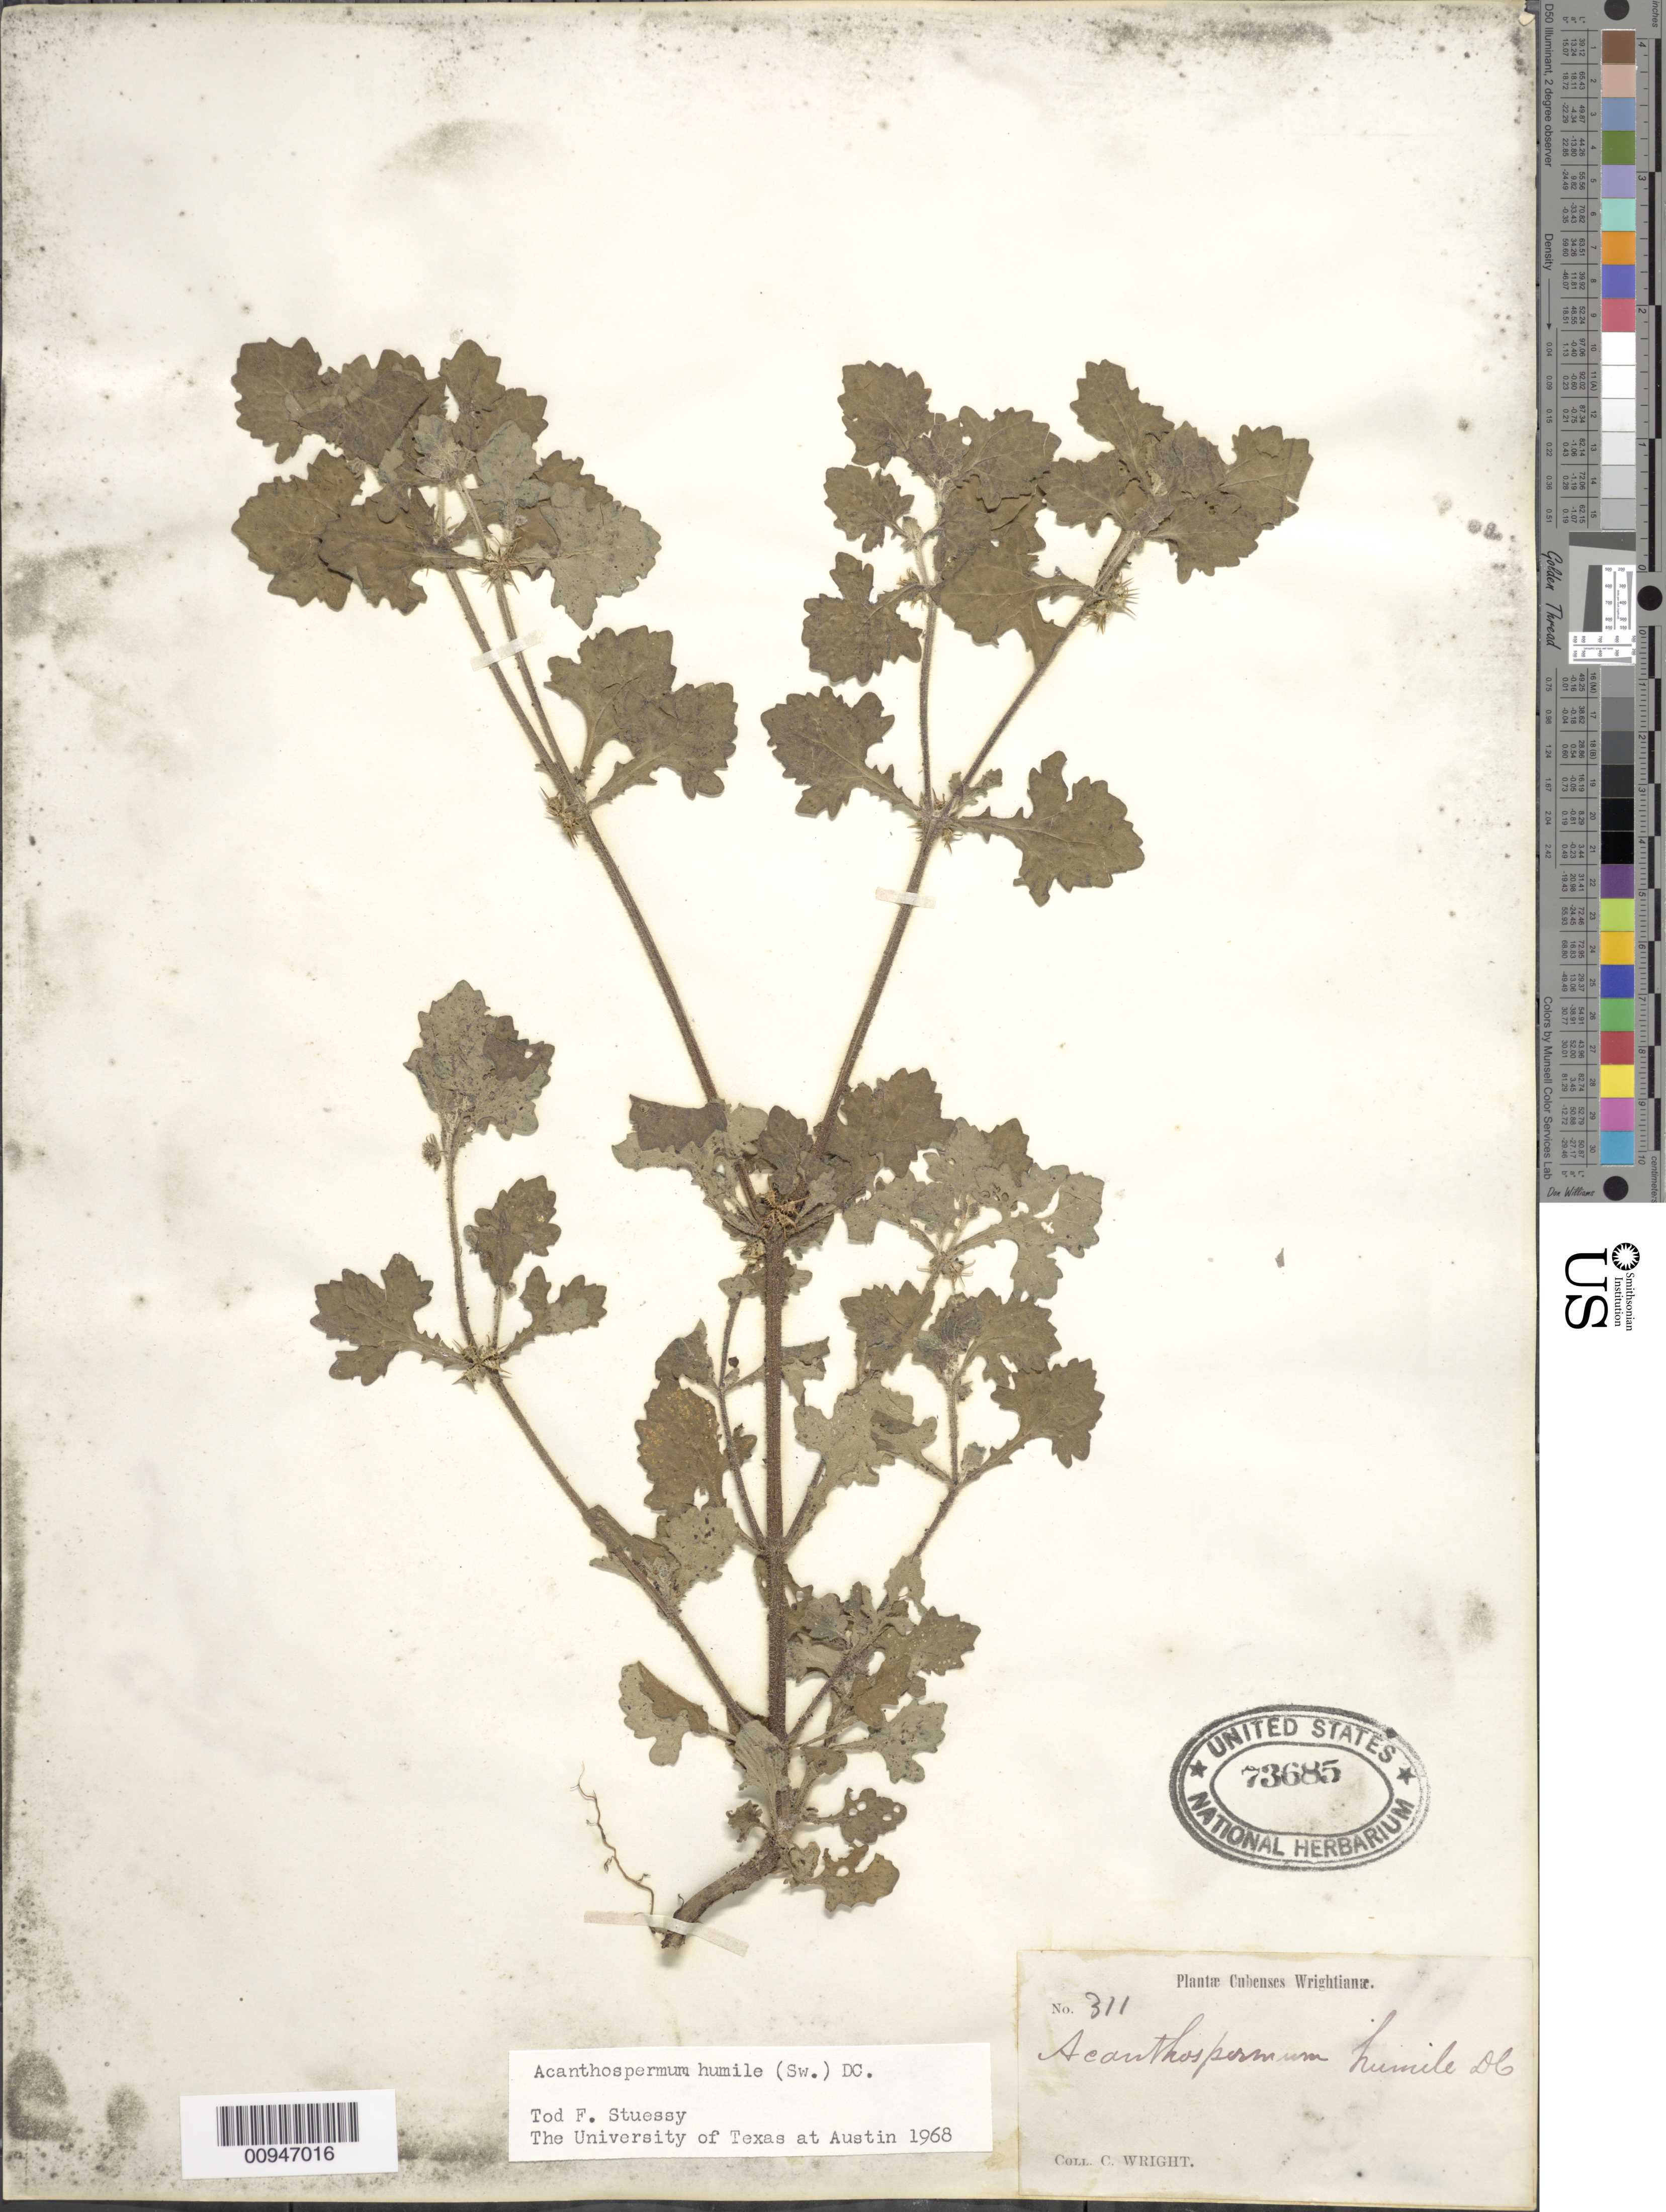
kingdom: Plantae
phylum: Tracheophyta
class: Magnoliopsida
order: Asterales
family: Asteraceae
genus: Acanthospermum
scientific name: Acanthospermum humile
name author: (Sw.) DC.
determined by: Stuessy, T. F.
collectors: C. Wright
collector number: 311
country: Cuba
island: Cuba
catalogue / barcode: US 73685